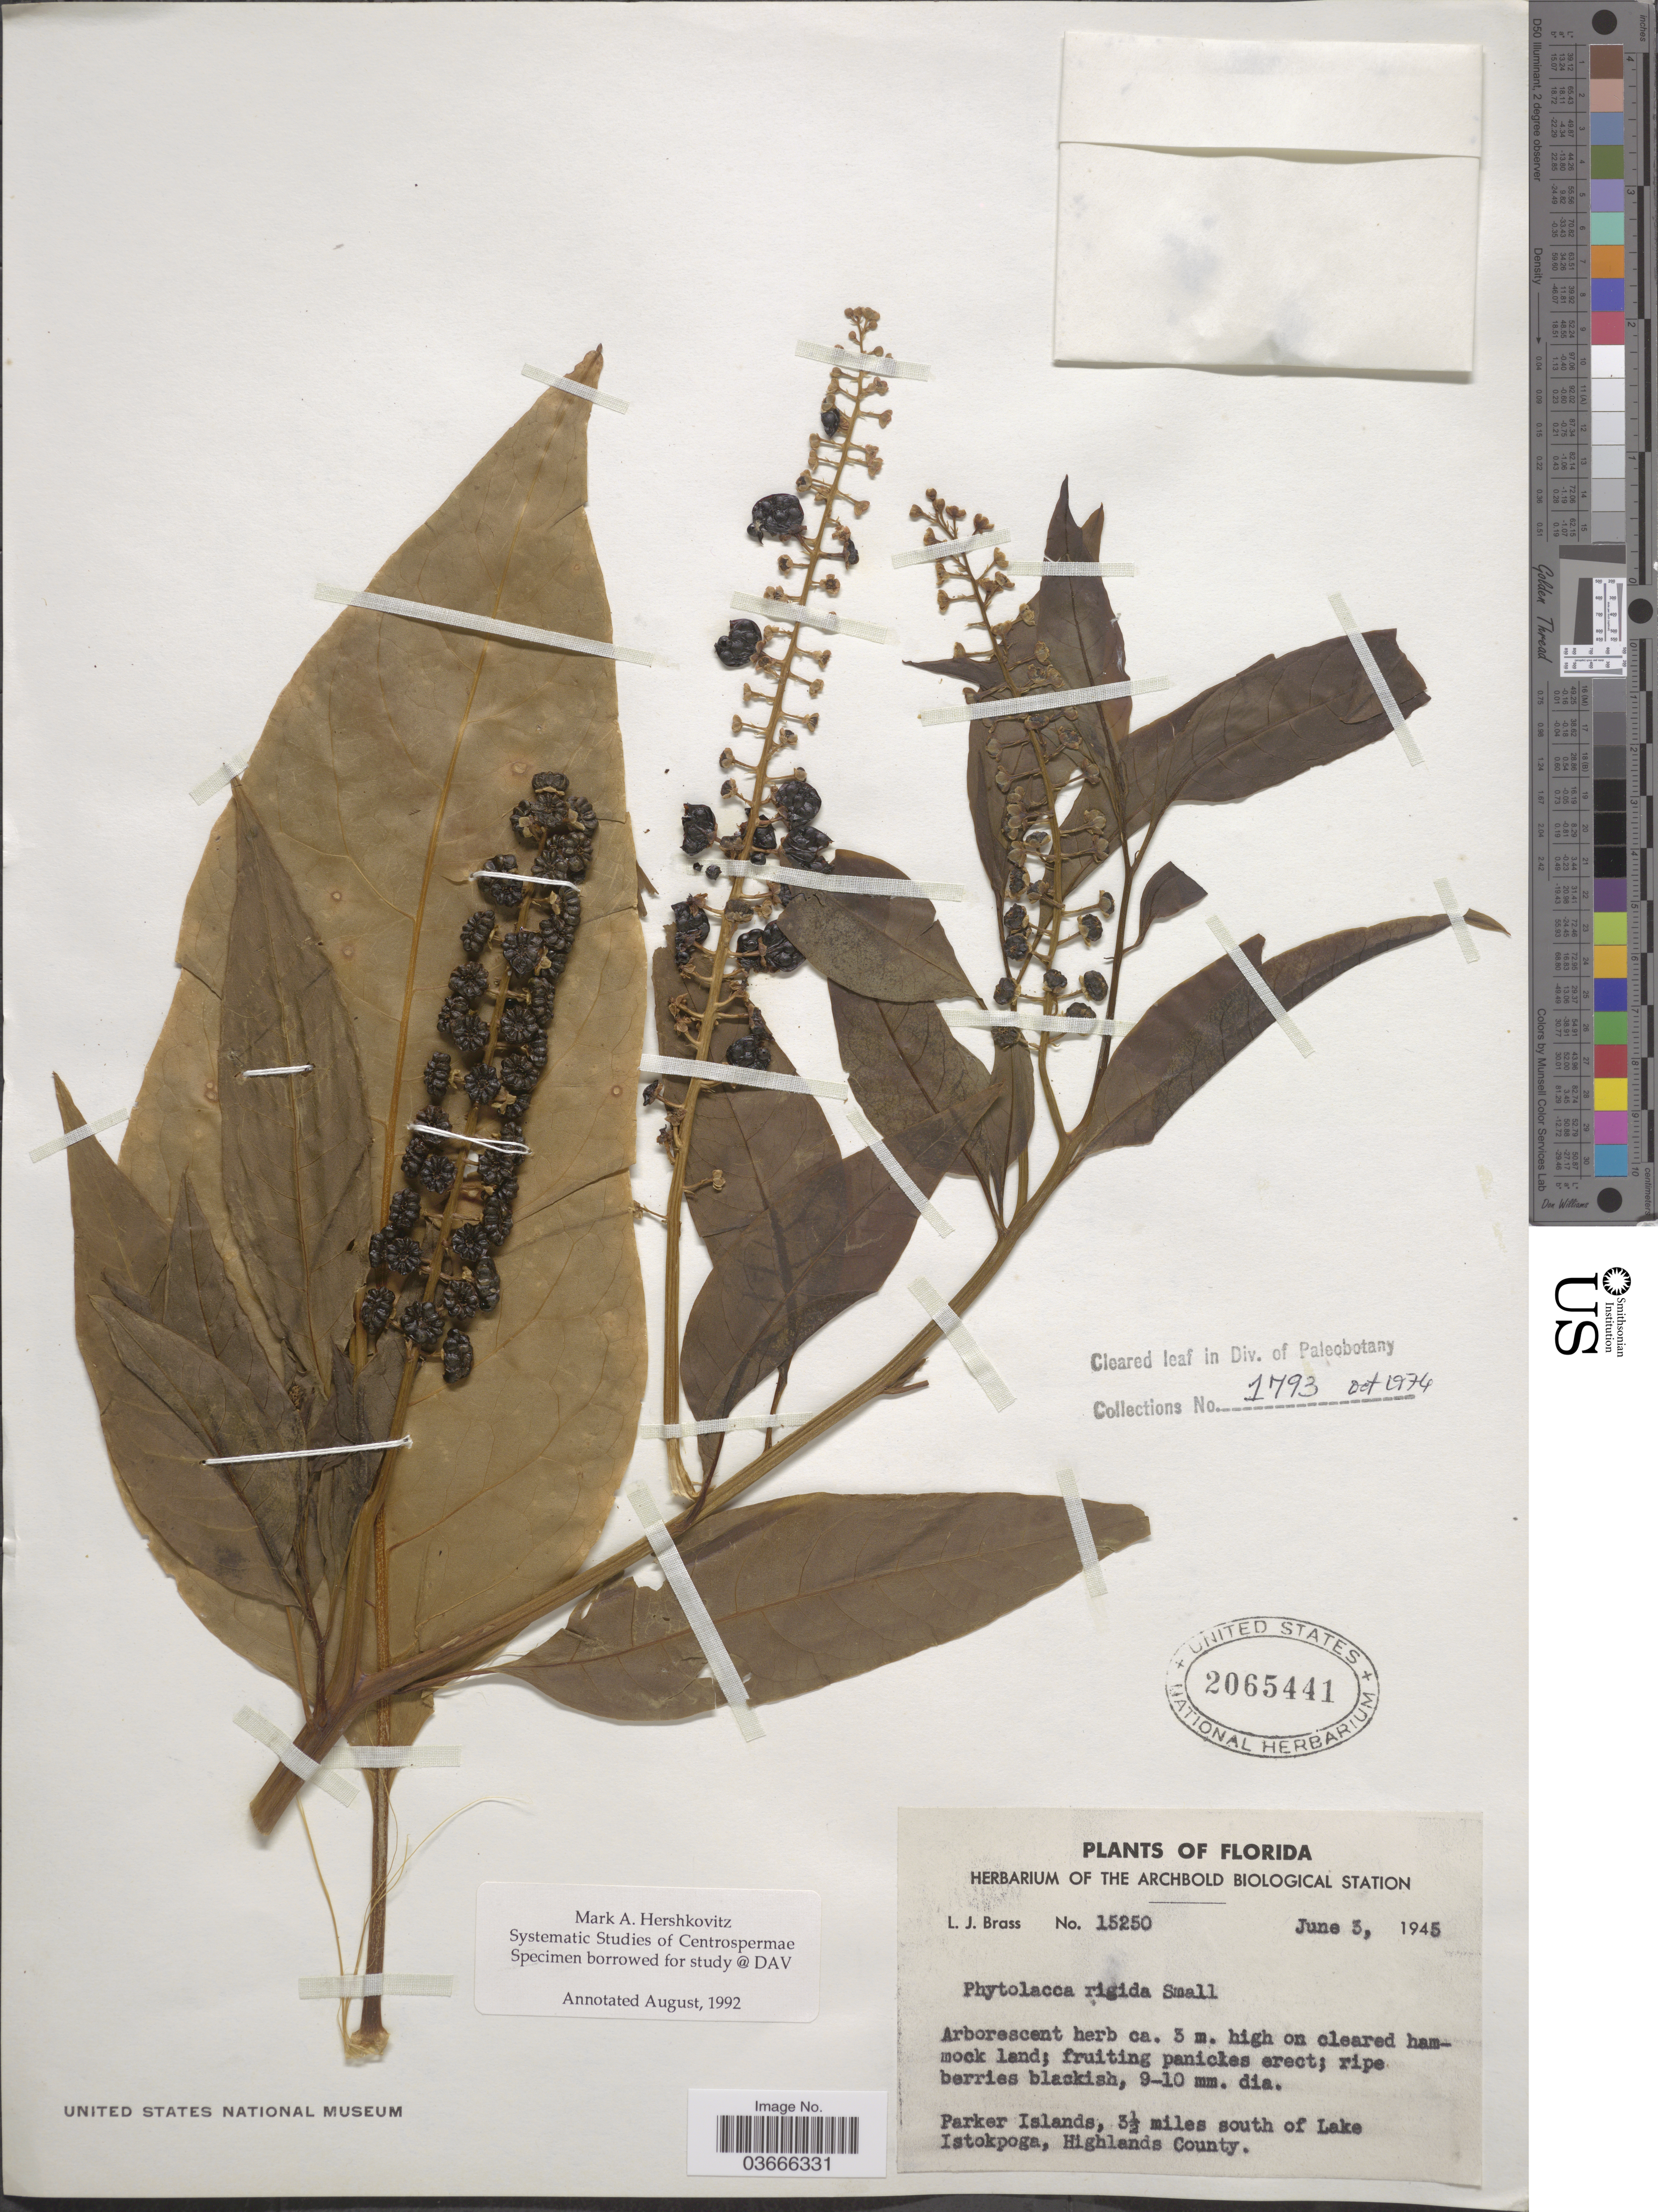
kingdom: Plantae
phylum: Tracheophyta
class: Magnoliopsida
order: Caryophyllales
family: Phytolaccaceae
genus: Phytolacca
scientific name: Phytolacca rigida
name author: Small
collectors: L. J. Brass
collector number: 15250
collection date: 1945-06-03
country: United States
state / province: Florida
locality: Parker Islands, 3½ miles south of Lake Istokpoga, Highlands County.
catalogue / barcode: US 2065441